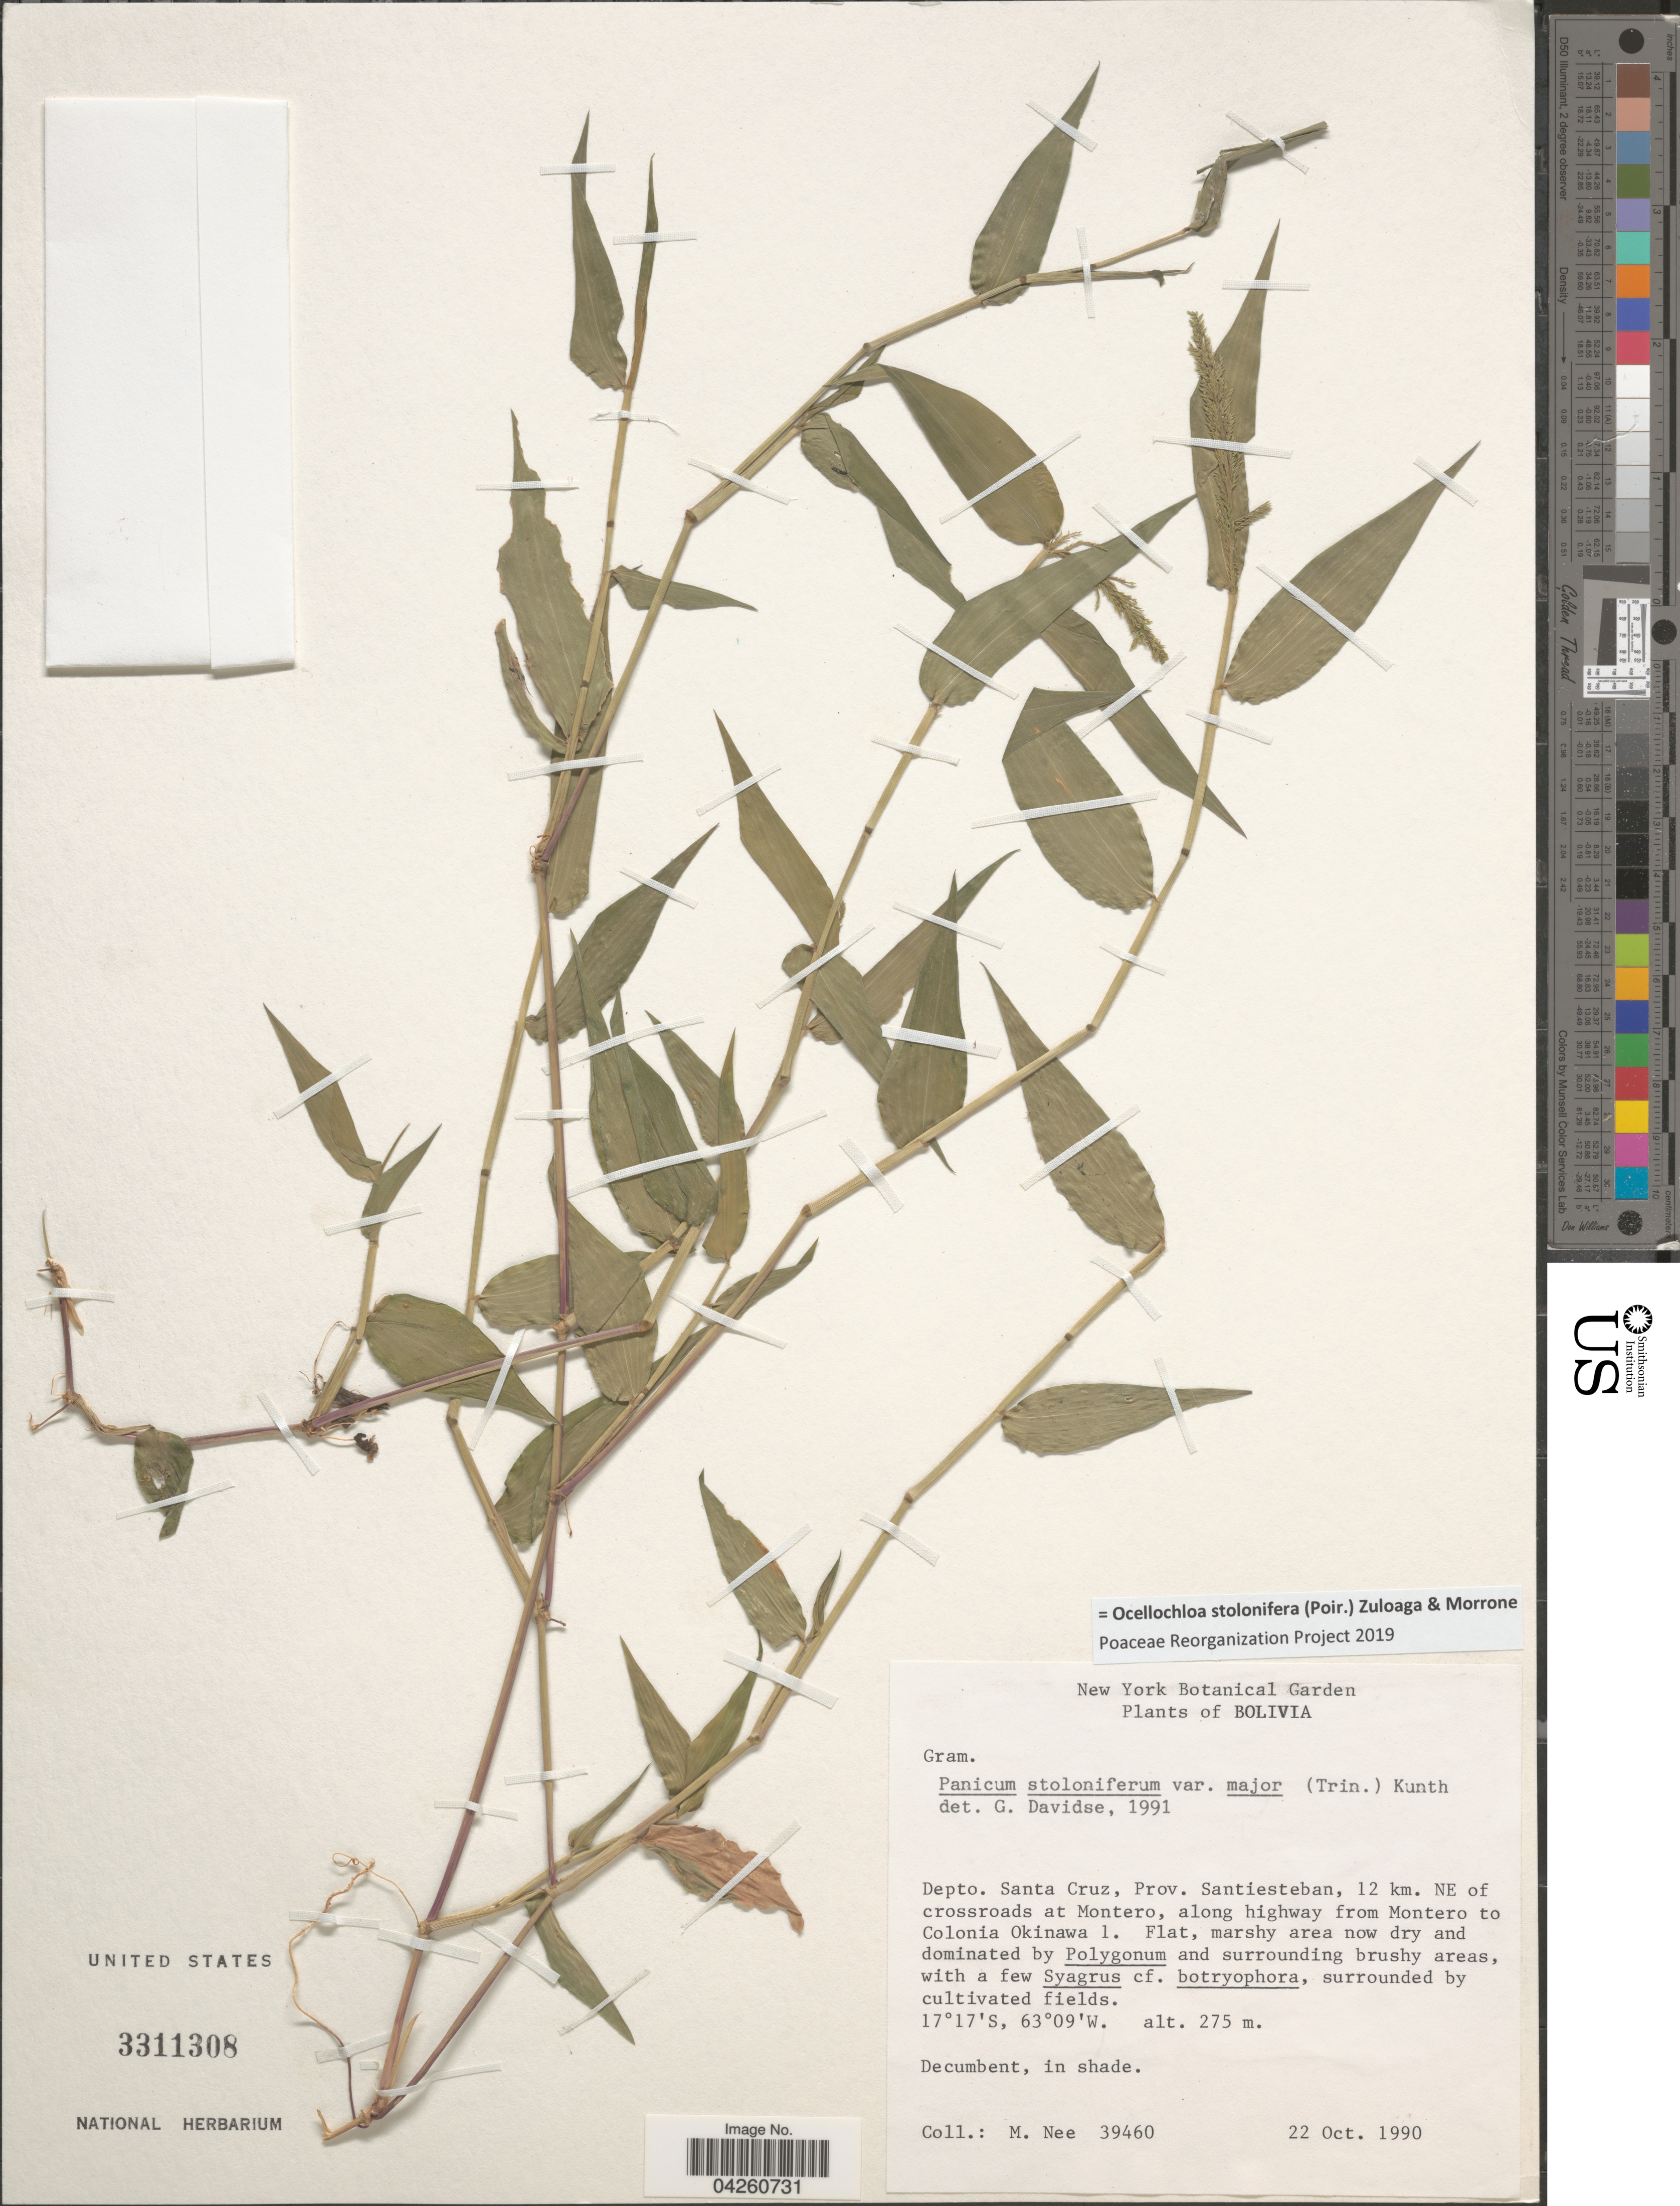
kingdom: Plantae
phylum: Tracheophyta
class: Liliopsida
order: Poales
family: Poaceae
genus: Ocellochloa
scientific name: Ocellochloa stolonifera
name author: (Poir.) Zuloaga & Morrone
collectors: M. Nee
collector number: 39460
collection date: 1990-10-22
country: Bolivia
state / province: Santa Cruz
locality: Depto. Santa Cruz, Prov. Santiesteban, 12 km. NE of crossroads to Montero, along highway from Montero to Colonia Okinawa 1.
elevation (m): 275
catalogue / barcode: US 3311308